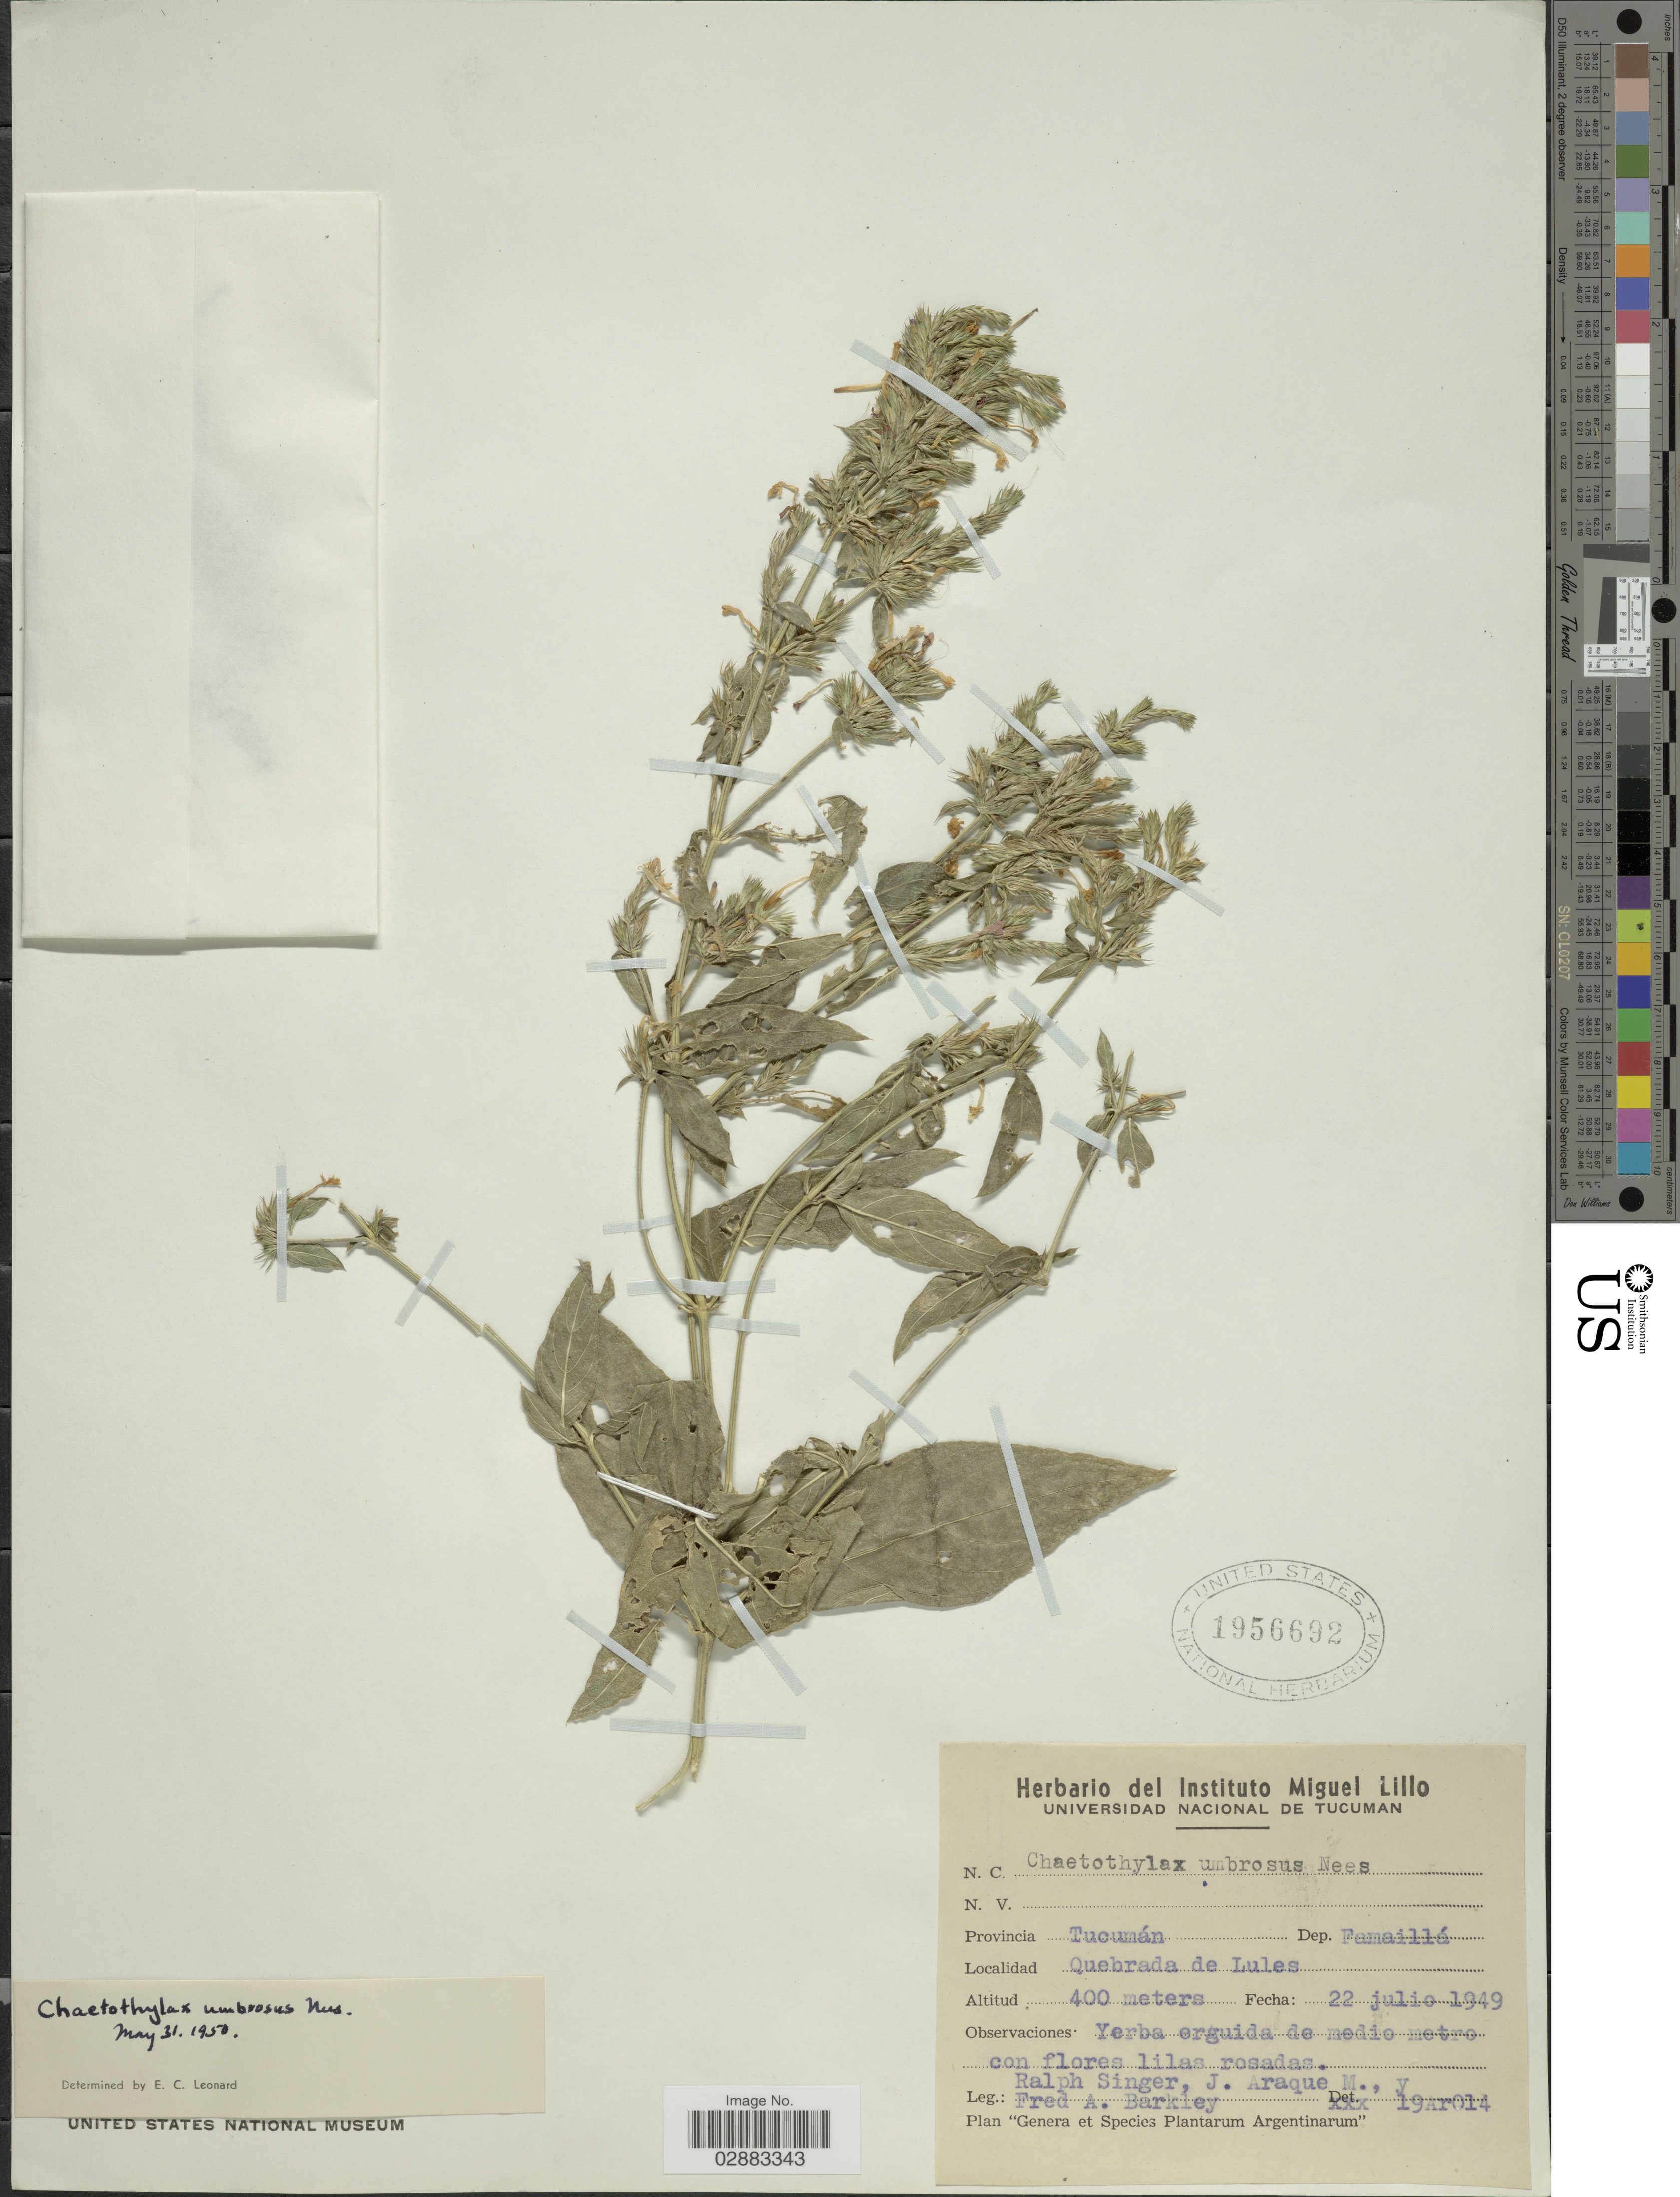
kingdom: Plantae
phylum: Tracheophyta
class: Magnoliopsida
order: Lamiales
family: Acanthaceae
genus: Justicia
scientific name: Justicia goudotii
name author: V.A.W. Graham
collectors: R. Singer, J. Araque Molina & F. A. Barkley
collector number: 19Ar014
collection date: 1949-07-22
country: Argentina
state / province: Tucuman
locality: Provincia Tucumán. Dep. Famaillá. Quebrada de Lules.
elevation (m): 400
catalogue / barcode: US 1956692